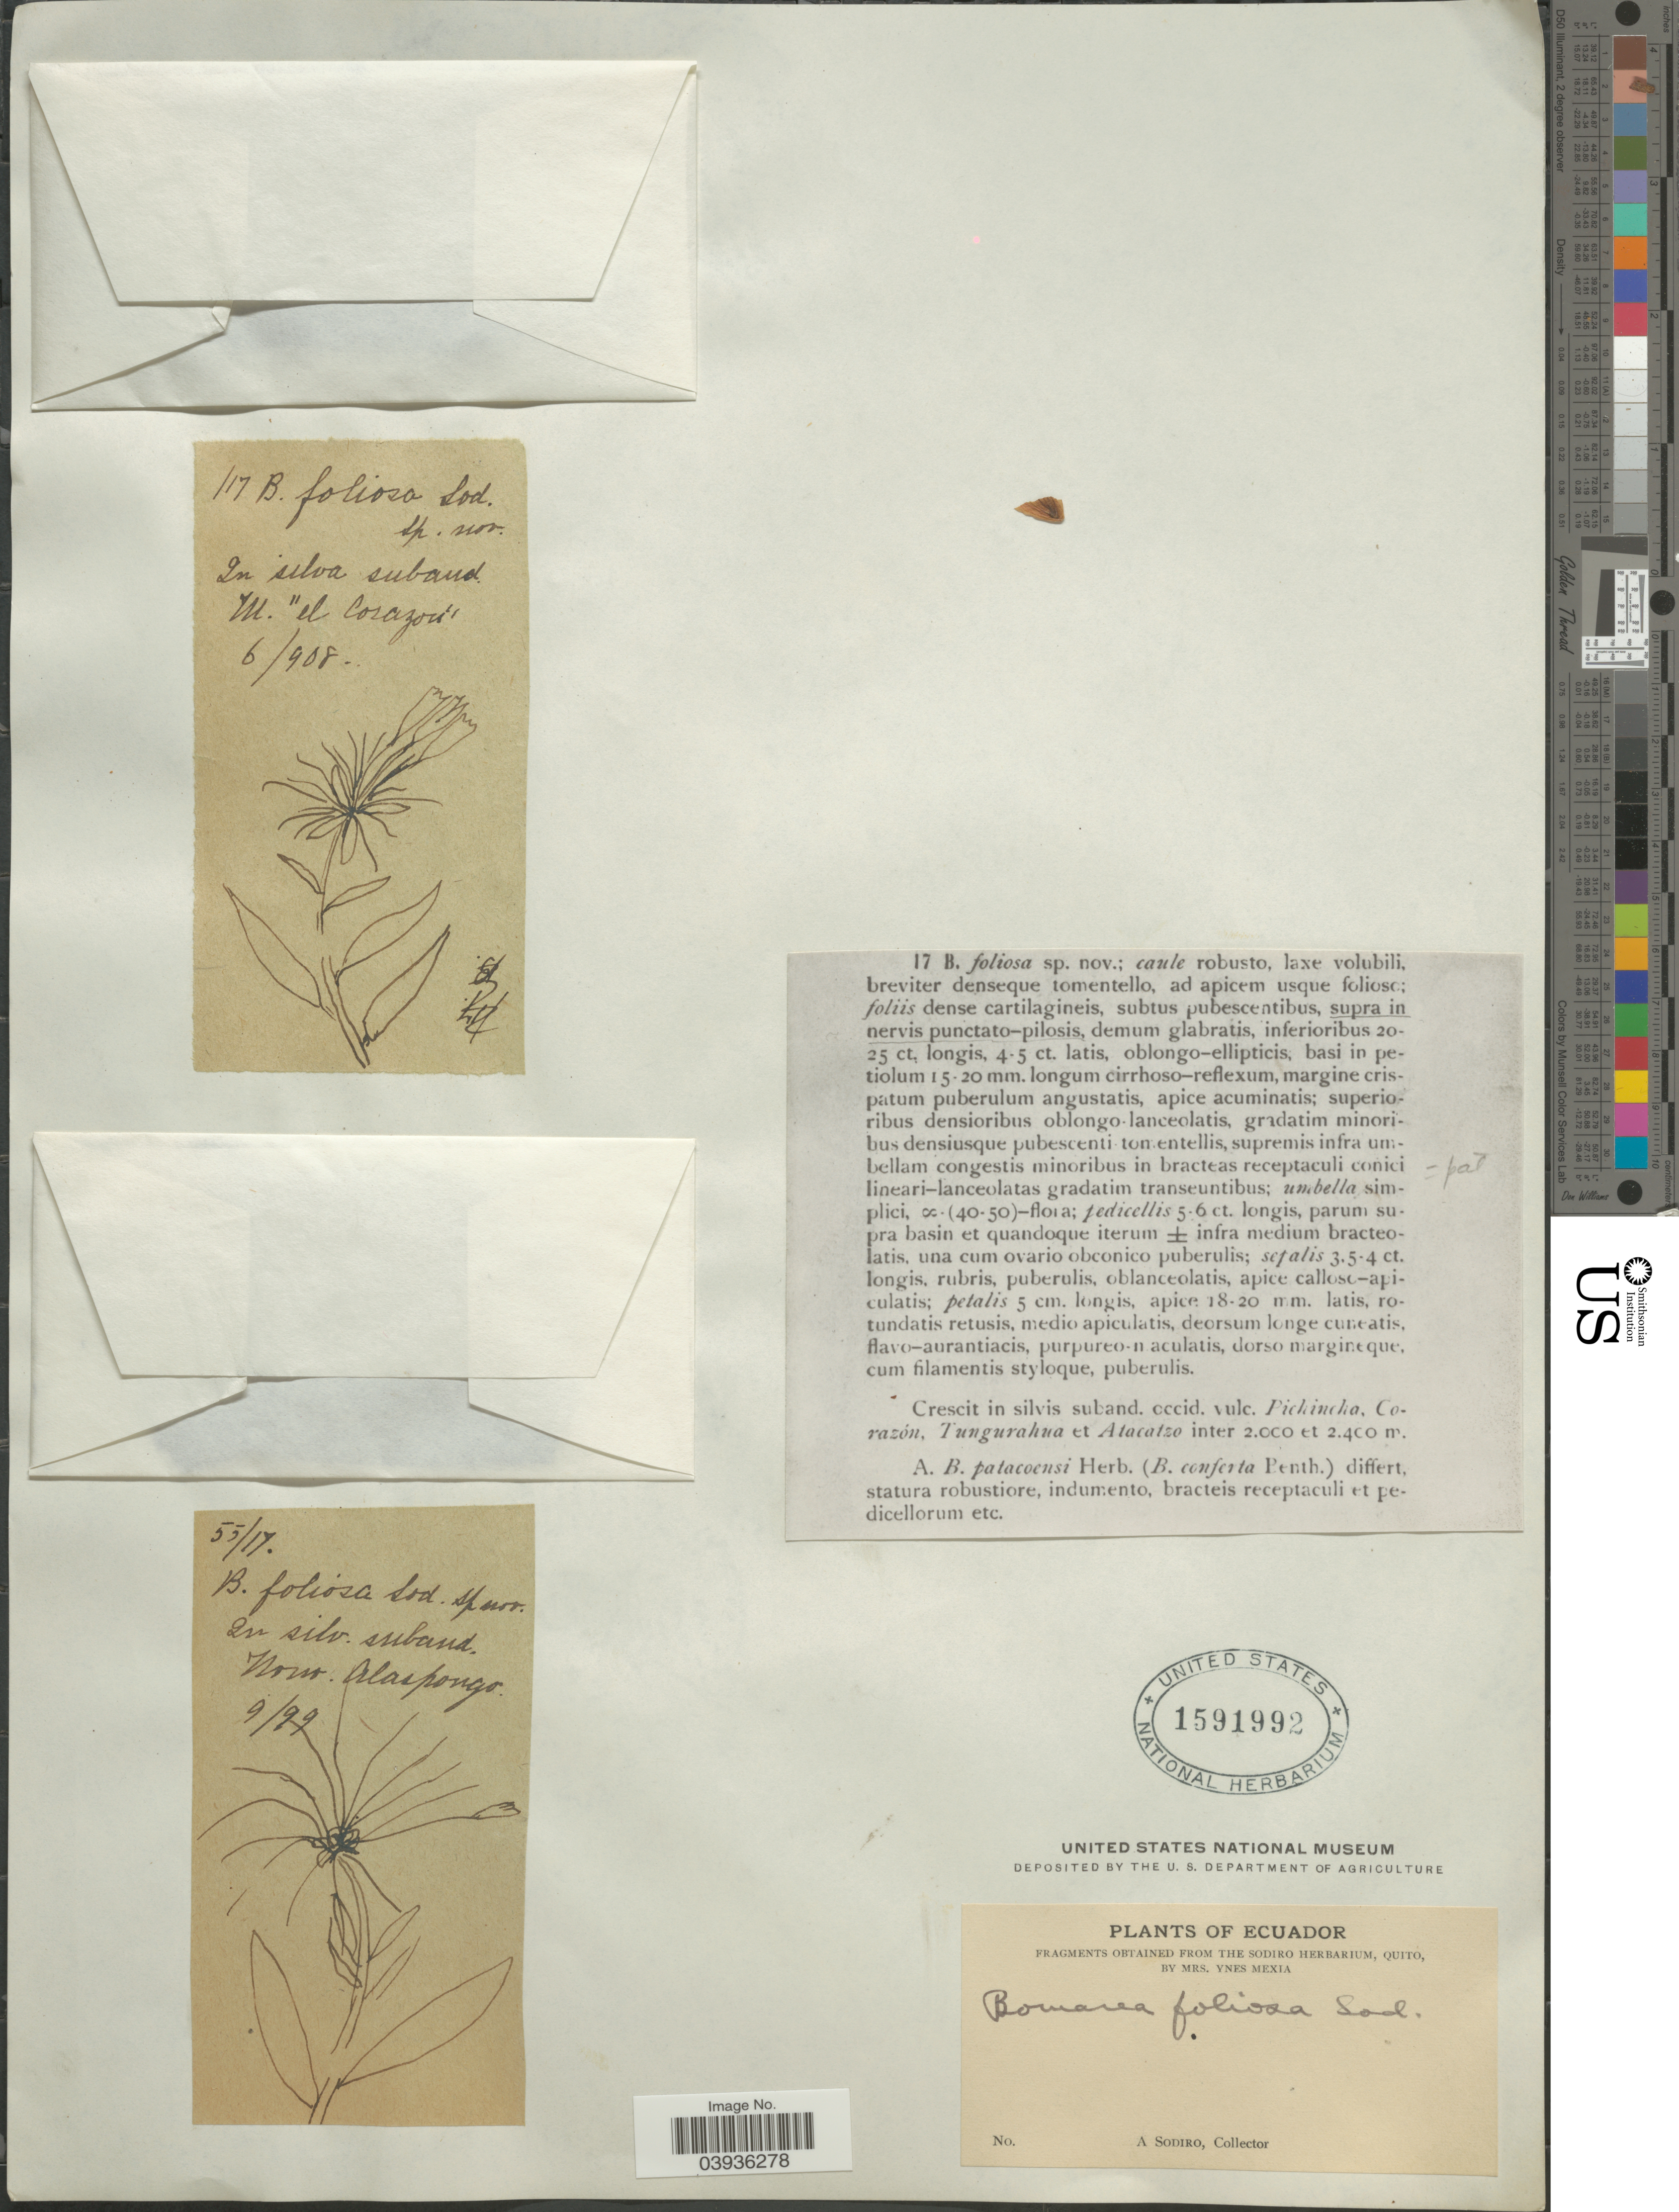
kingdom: Plantae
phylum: Tracheophyta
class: Liliopsida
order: Liliales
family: Alstroemeriaceae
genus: Bomarea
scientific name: Bomarea foliosa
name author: Sodiro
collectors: A. Sodiro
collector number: /17B?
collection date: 1908-06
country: Ecuador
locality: In silva suband. Mt. 'El Corazon'.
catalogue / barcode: US 1591992-2